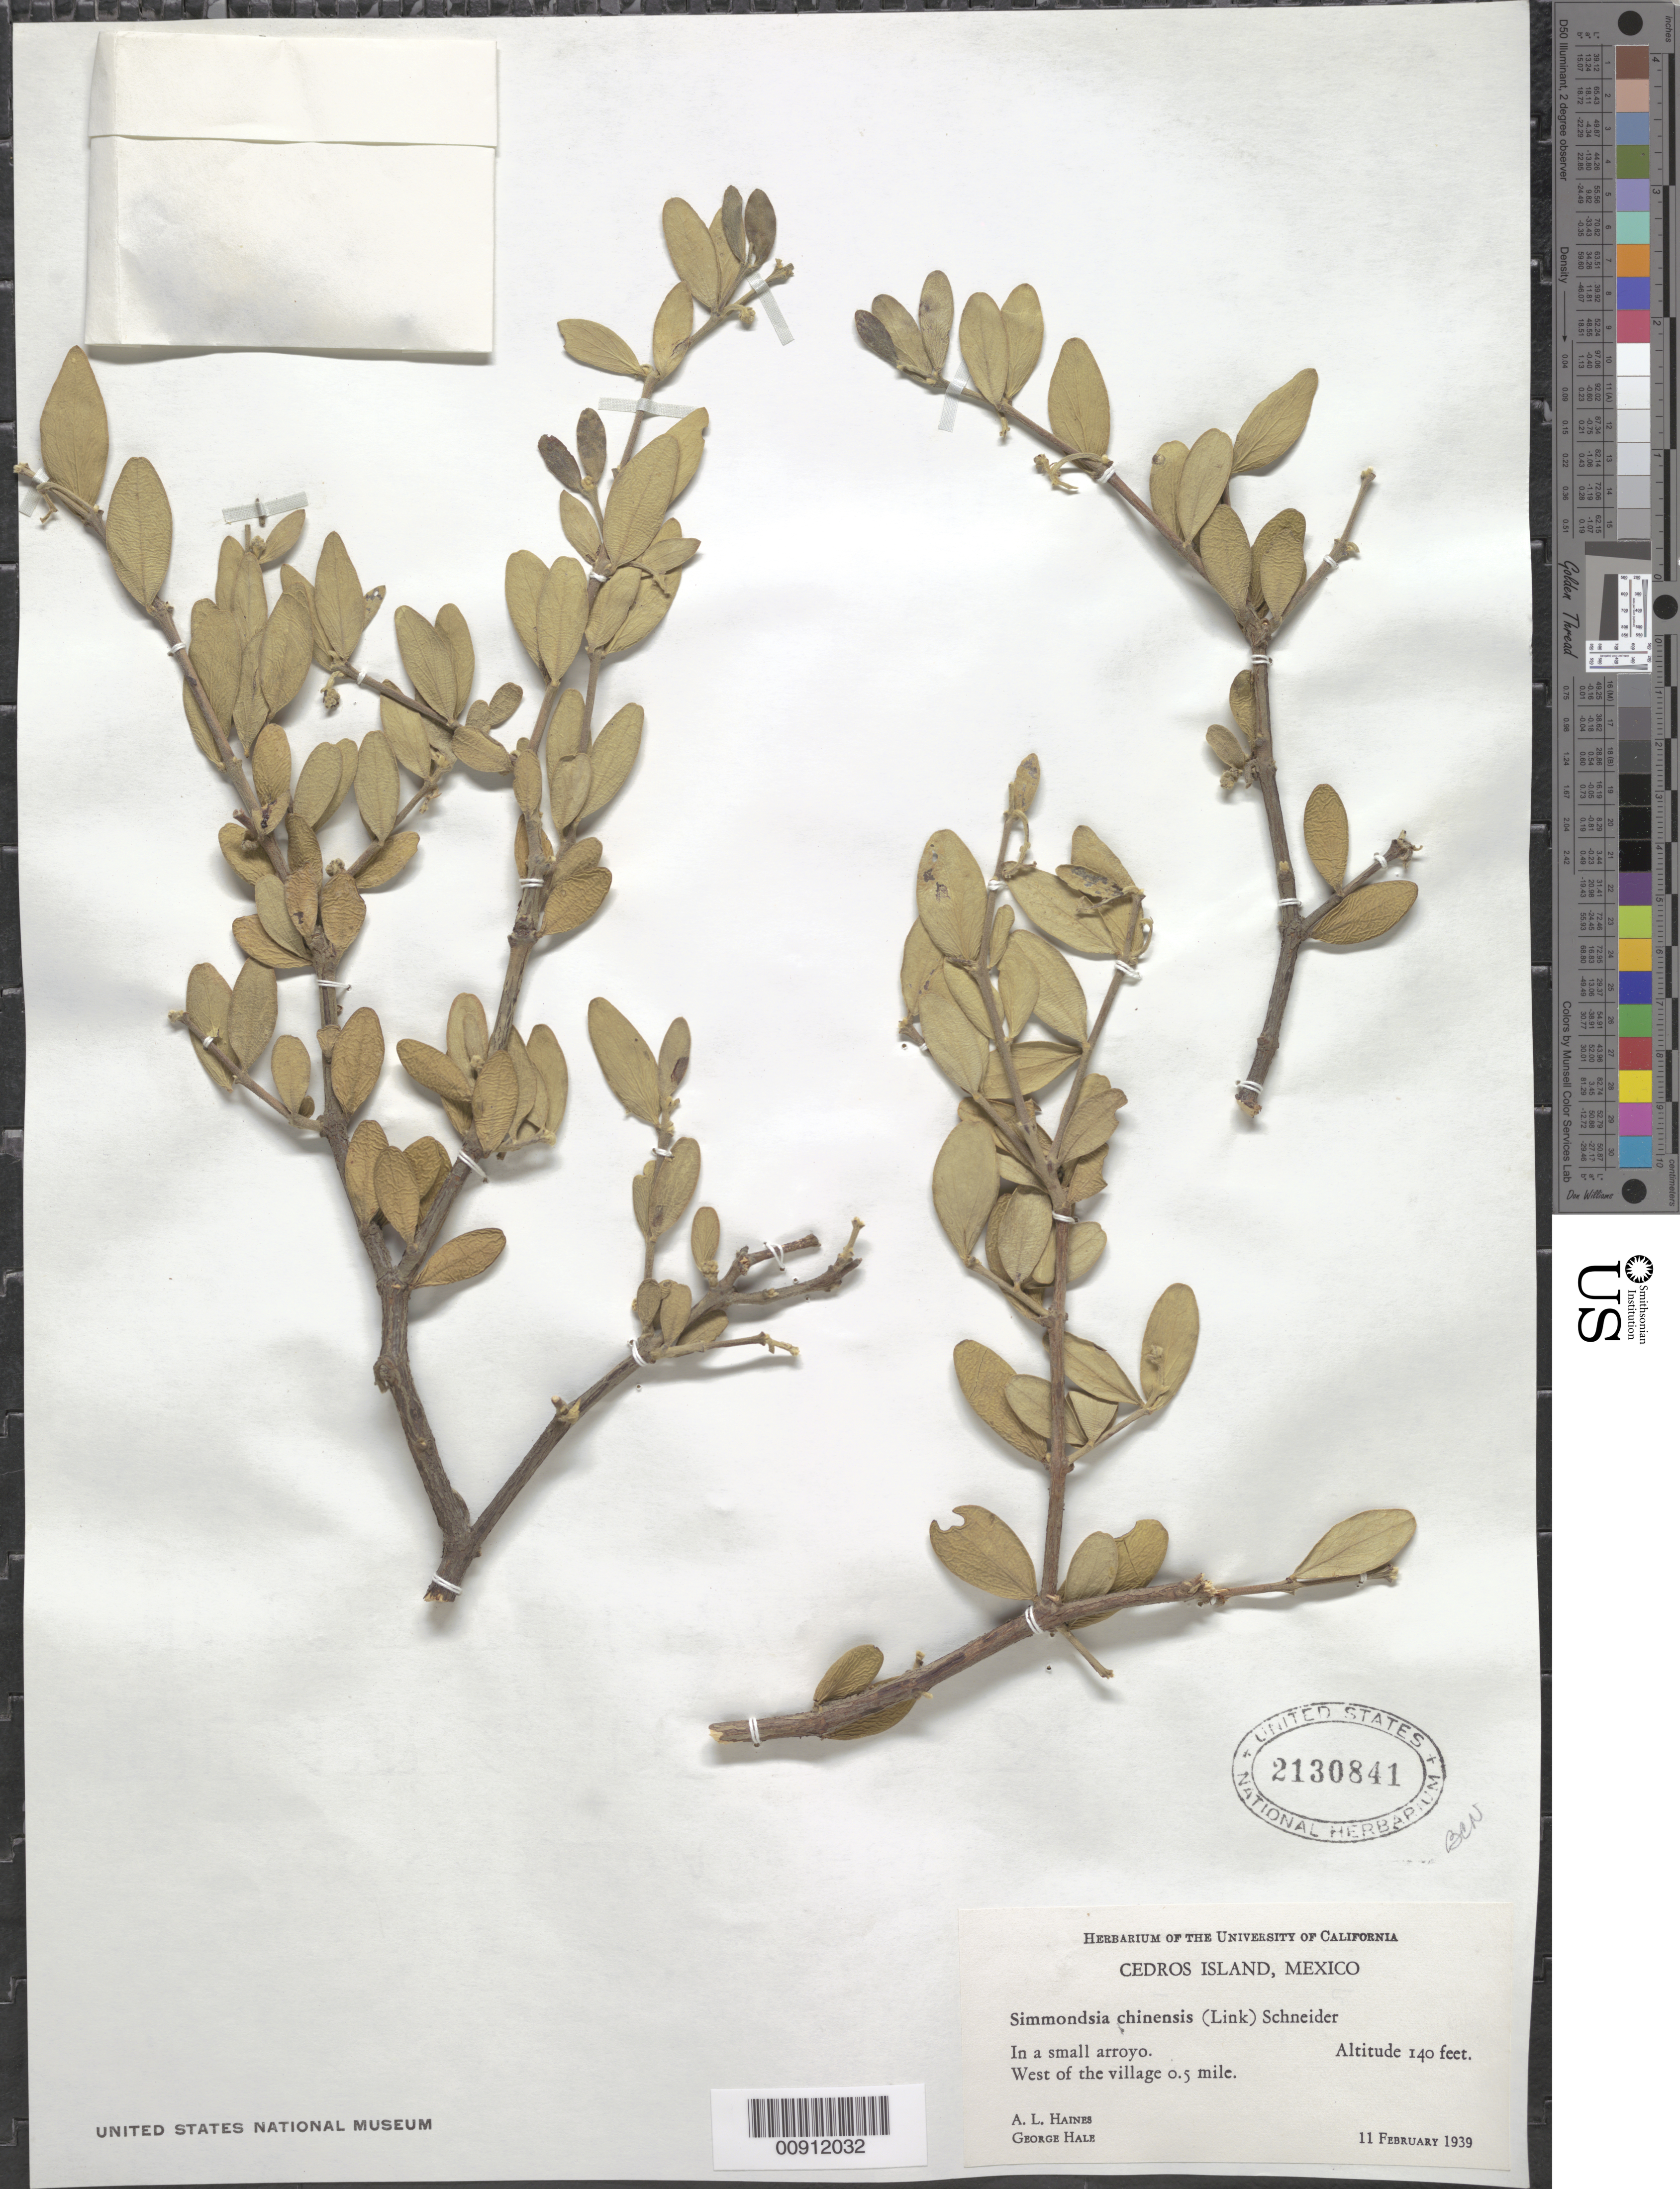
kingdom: Plantae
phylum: Tracheophyta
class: Magnoliopsida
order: Caryophyllales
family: Simmondsiaceae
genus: Simmondsia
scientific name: Simmondsia chinensis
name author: (Link) C.K. Schneid.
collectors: A. L. Haines & G. Hale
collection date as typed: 11 Feb 1939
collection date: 1939-02-11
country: Mexico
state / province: Baja California Norte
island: Cedros I.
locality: Cedros Island. West of the village 0.5 mile.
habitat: In a small arroyo.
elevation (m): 43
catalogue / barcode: US 2130841